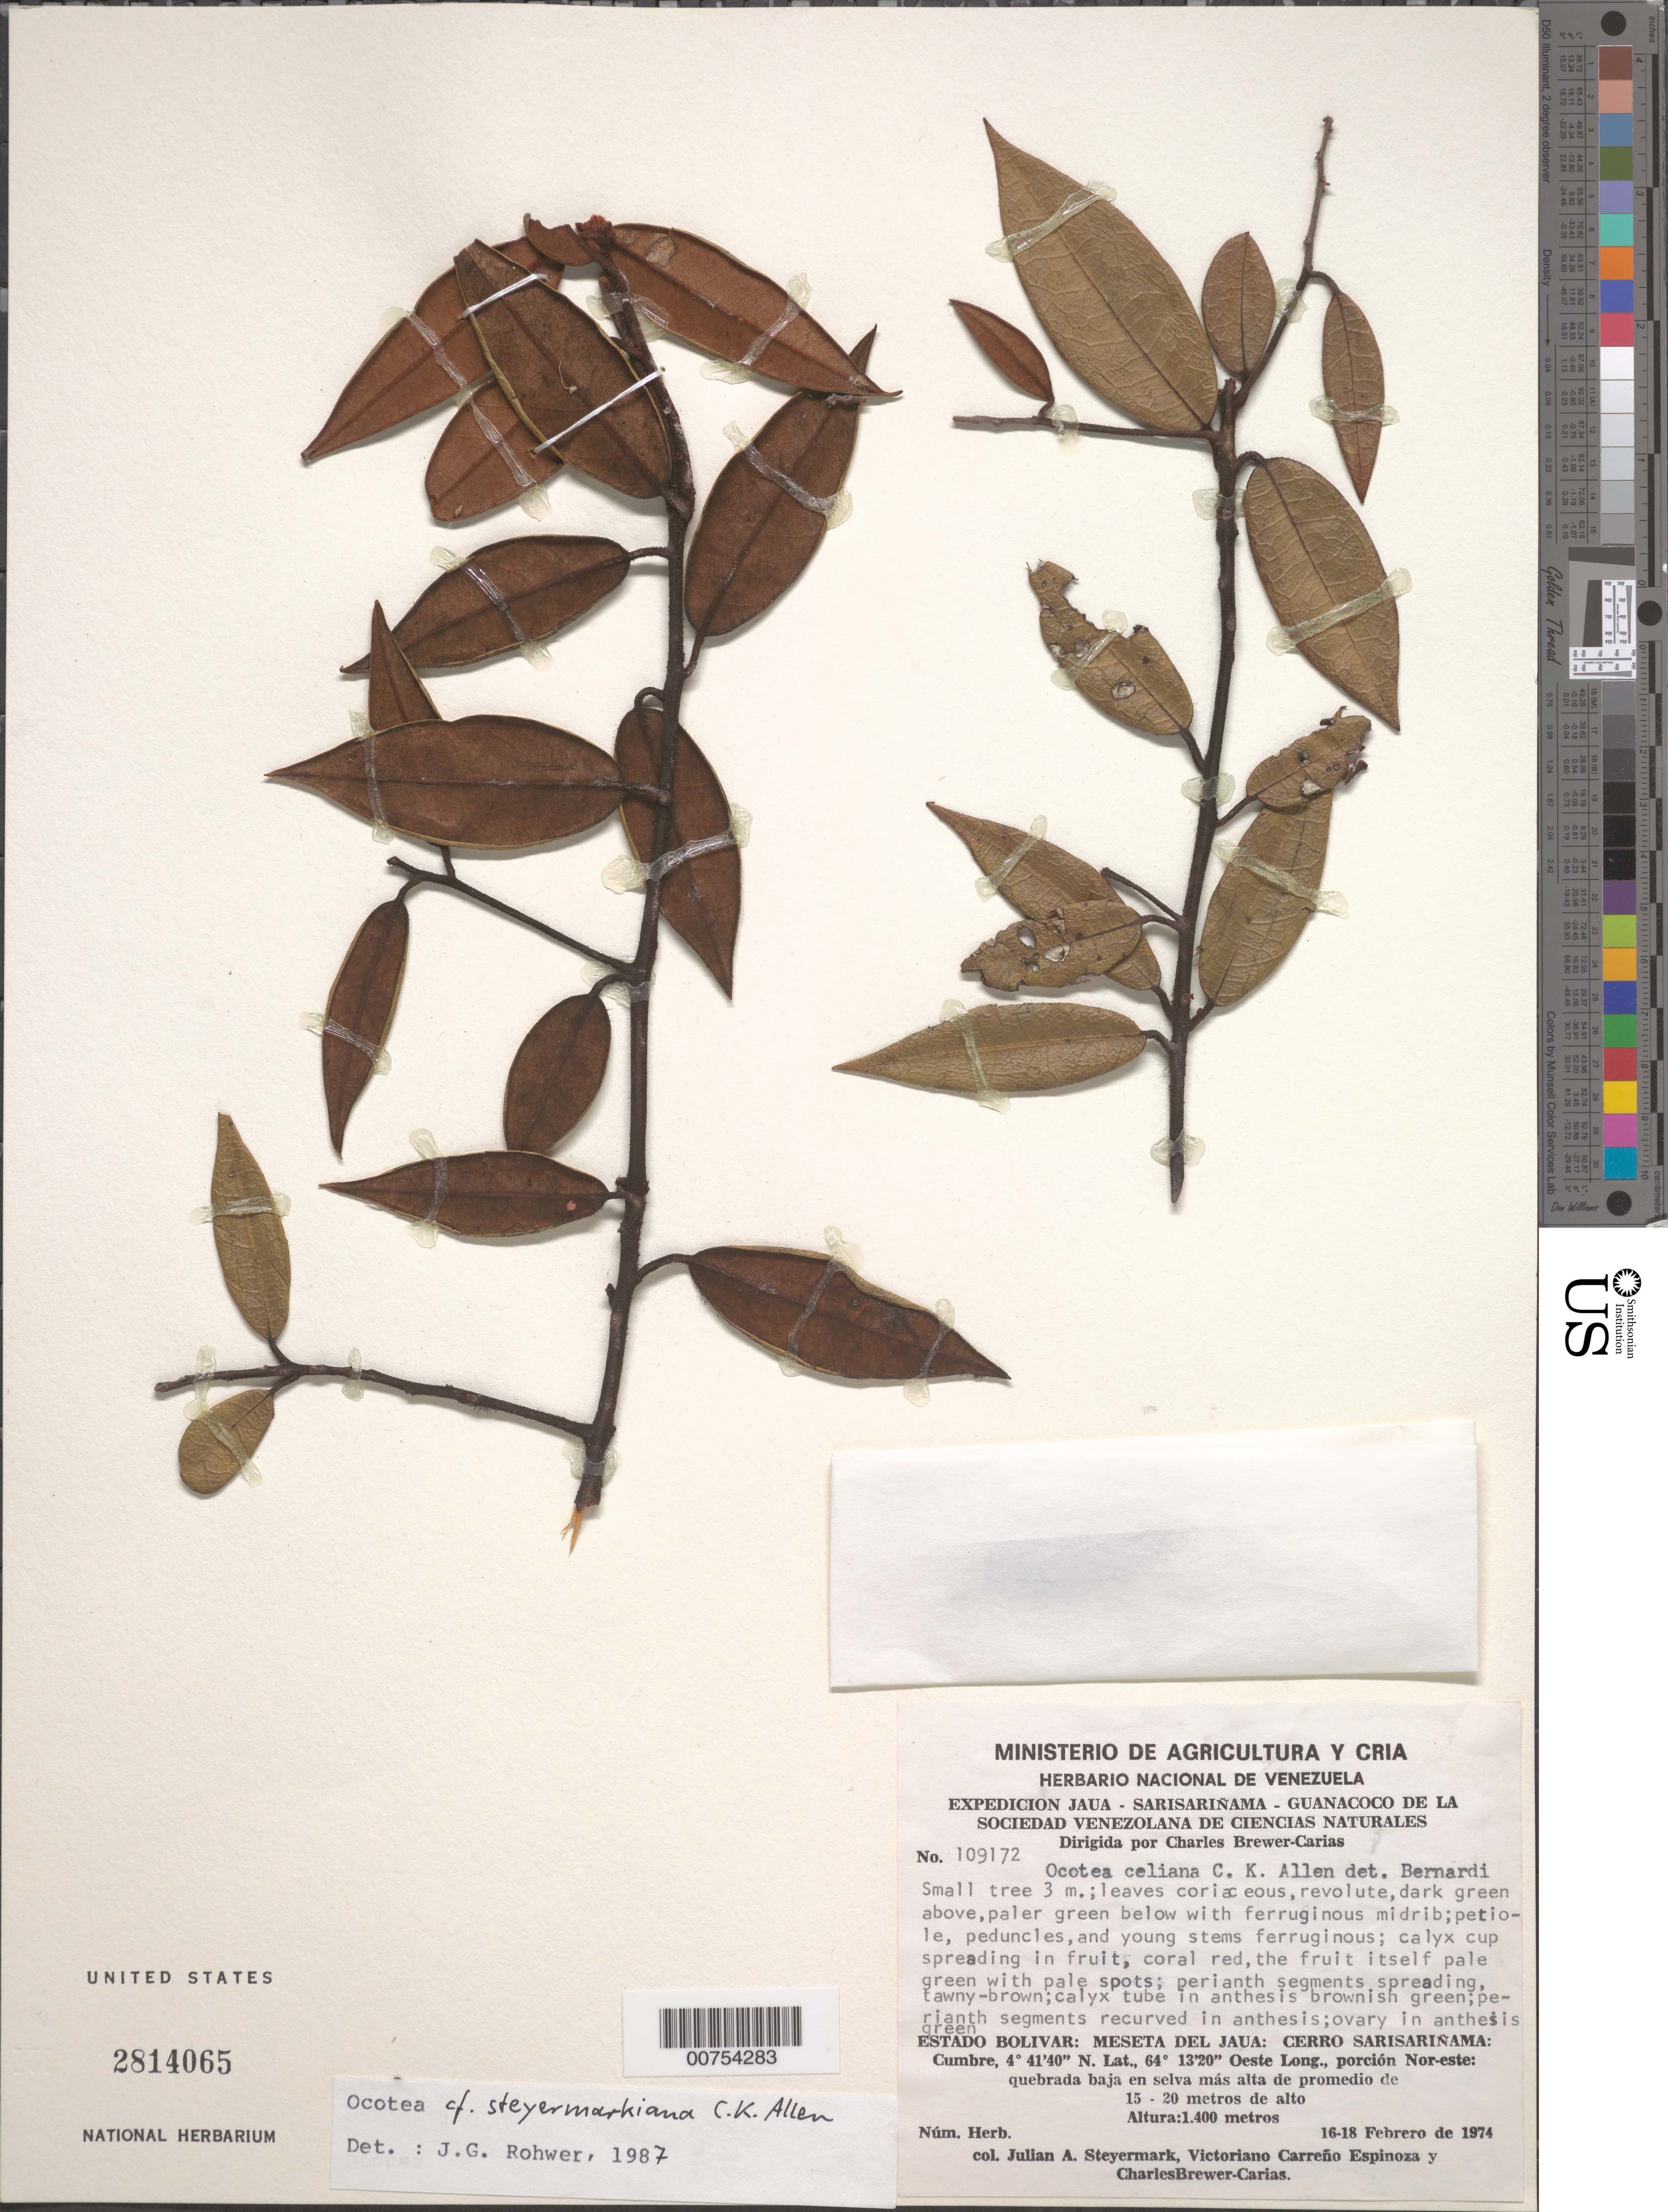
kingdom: Plantae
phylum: Tracheophyta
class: Magnoliopsida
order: Laurales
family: Lauraceae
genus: Ocotea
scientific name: Ocotea steyermarkiana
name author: C.K. Allen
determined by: Rohwer, J. G.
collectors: J. Steyermark, V. Carreño E. & C. Brewer-Carias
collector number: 109172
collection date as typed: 16-Feb-74 to 18-Feb-74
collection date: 1974-02-16/1974-02-18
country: Venezuela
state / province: Bolívar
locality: Meseta del Jaua: Cerro Sarisariñama, summit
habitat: Quebrada baja en selva mas alta de promedio de 15-20 m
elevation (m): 1400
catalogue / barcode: US 2814065